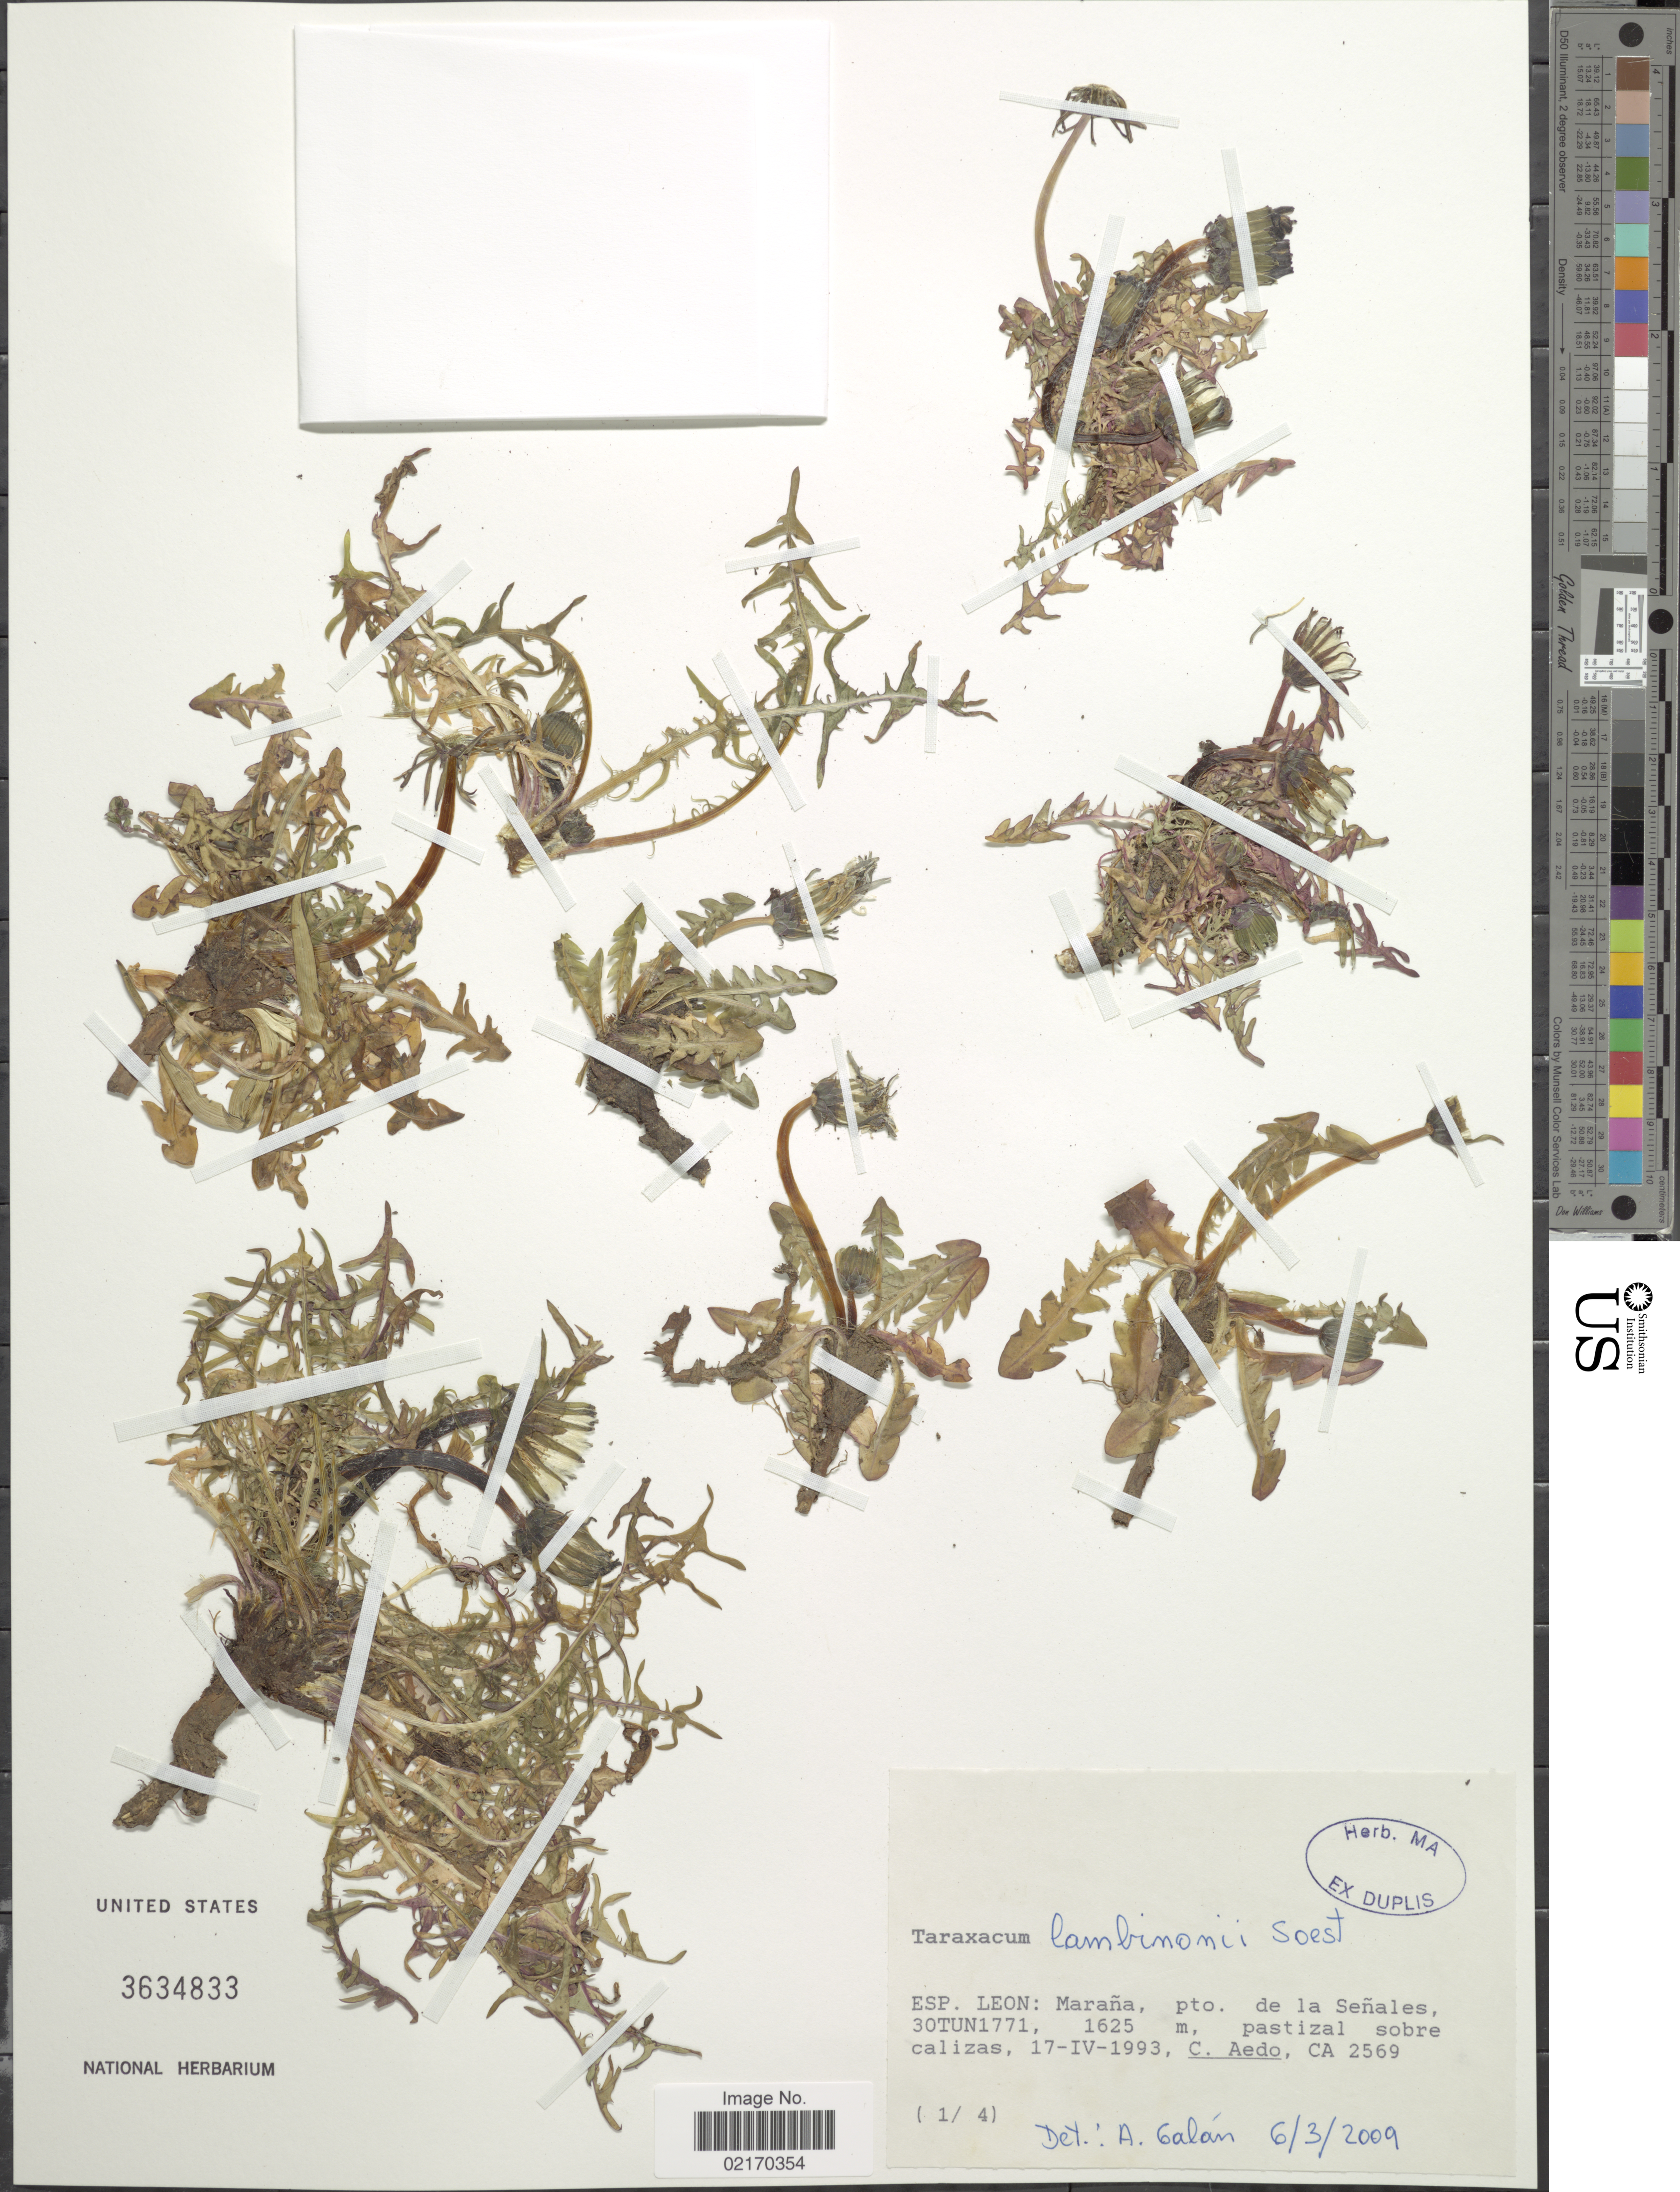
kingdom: Plantae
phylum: Tracheophyta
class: Magnoliopsida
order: Asterales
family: Asteraceae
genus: Taraxacum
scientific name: Taraxacum lambinonii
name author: van Soest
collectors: C. Aedo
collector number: CA 2569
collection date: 1993-04-17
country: Spain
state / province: Castilla y León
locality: Leon. Marana, pto. de la Senales 30TUN1771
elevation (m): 1625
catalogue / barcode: US 3634833